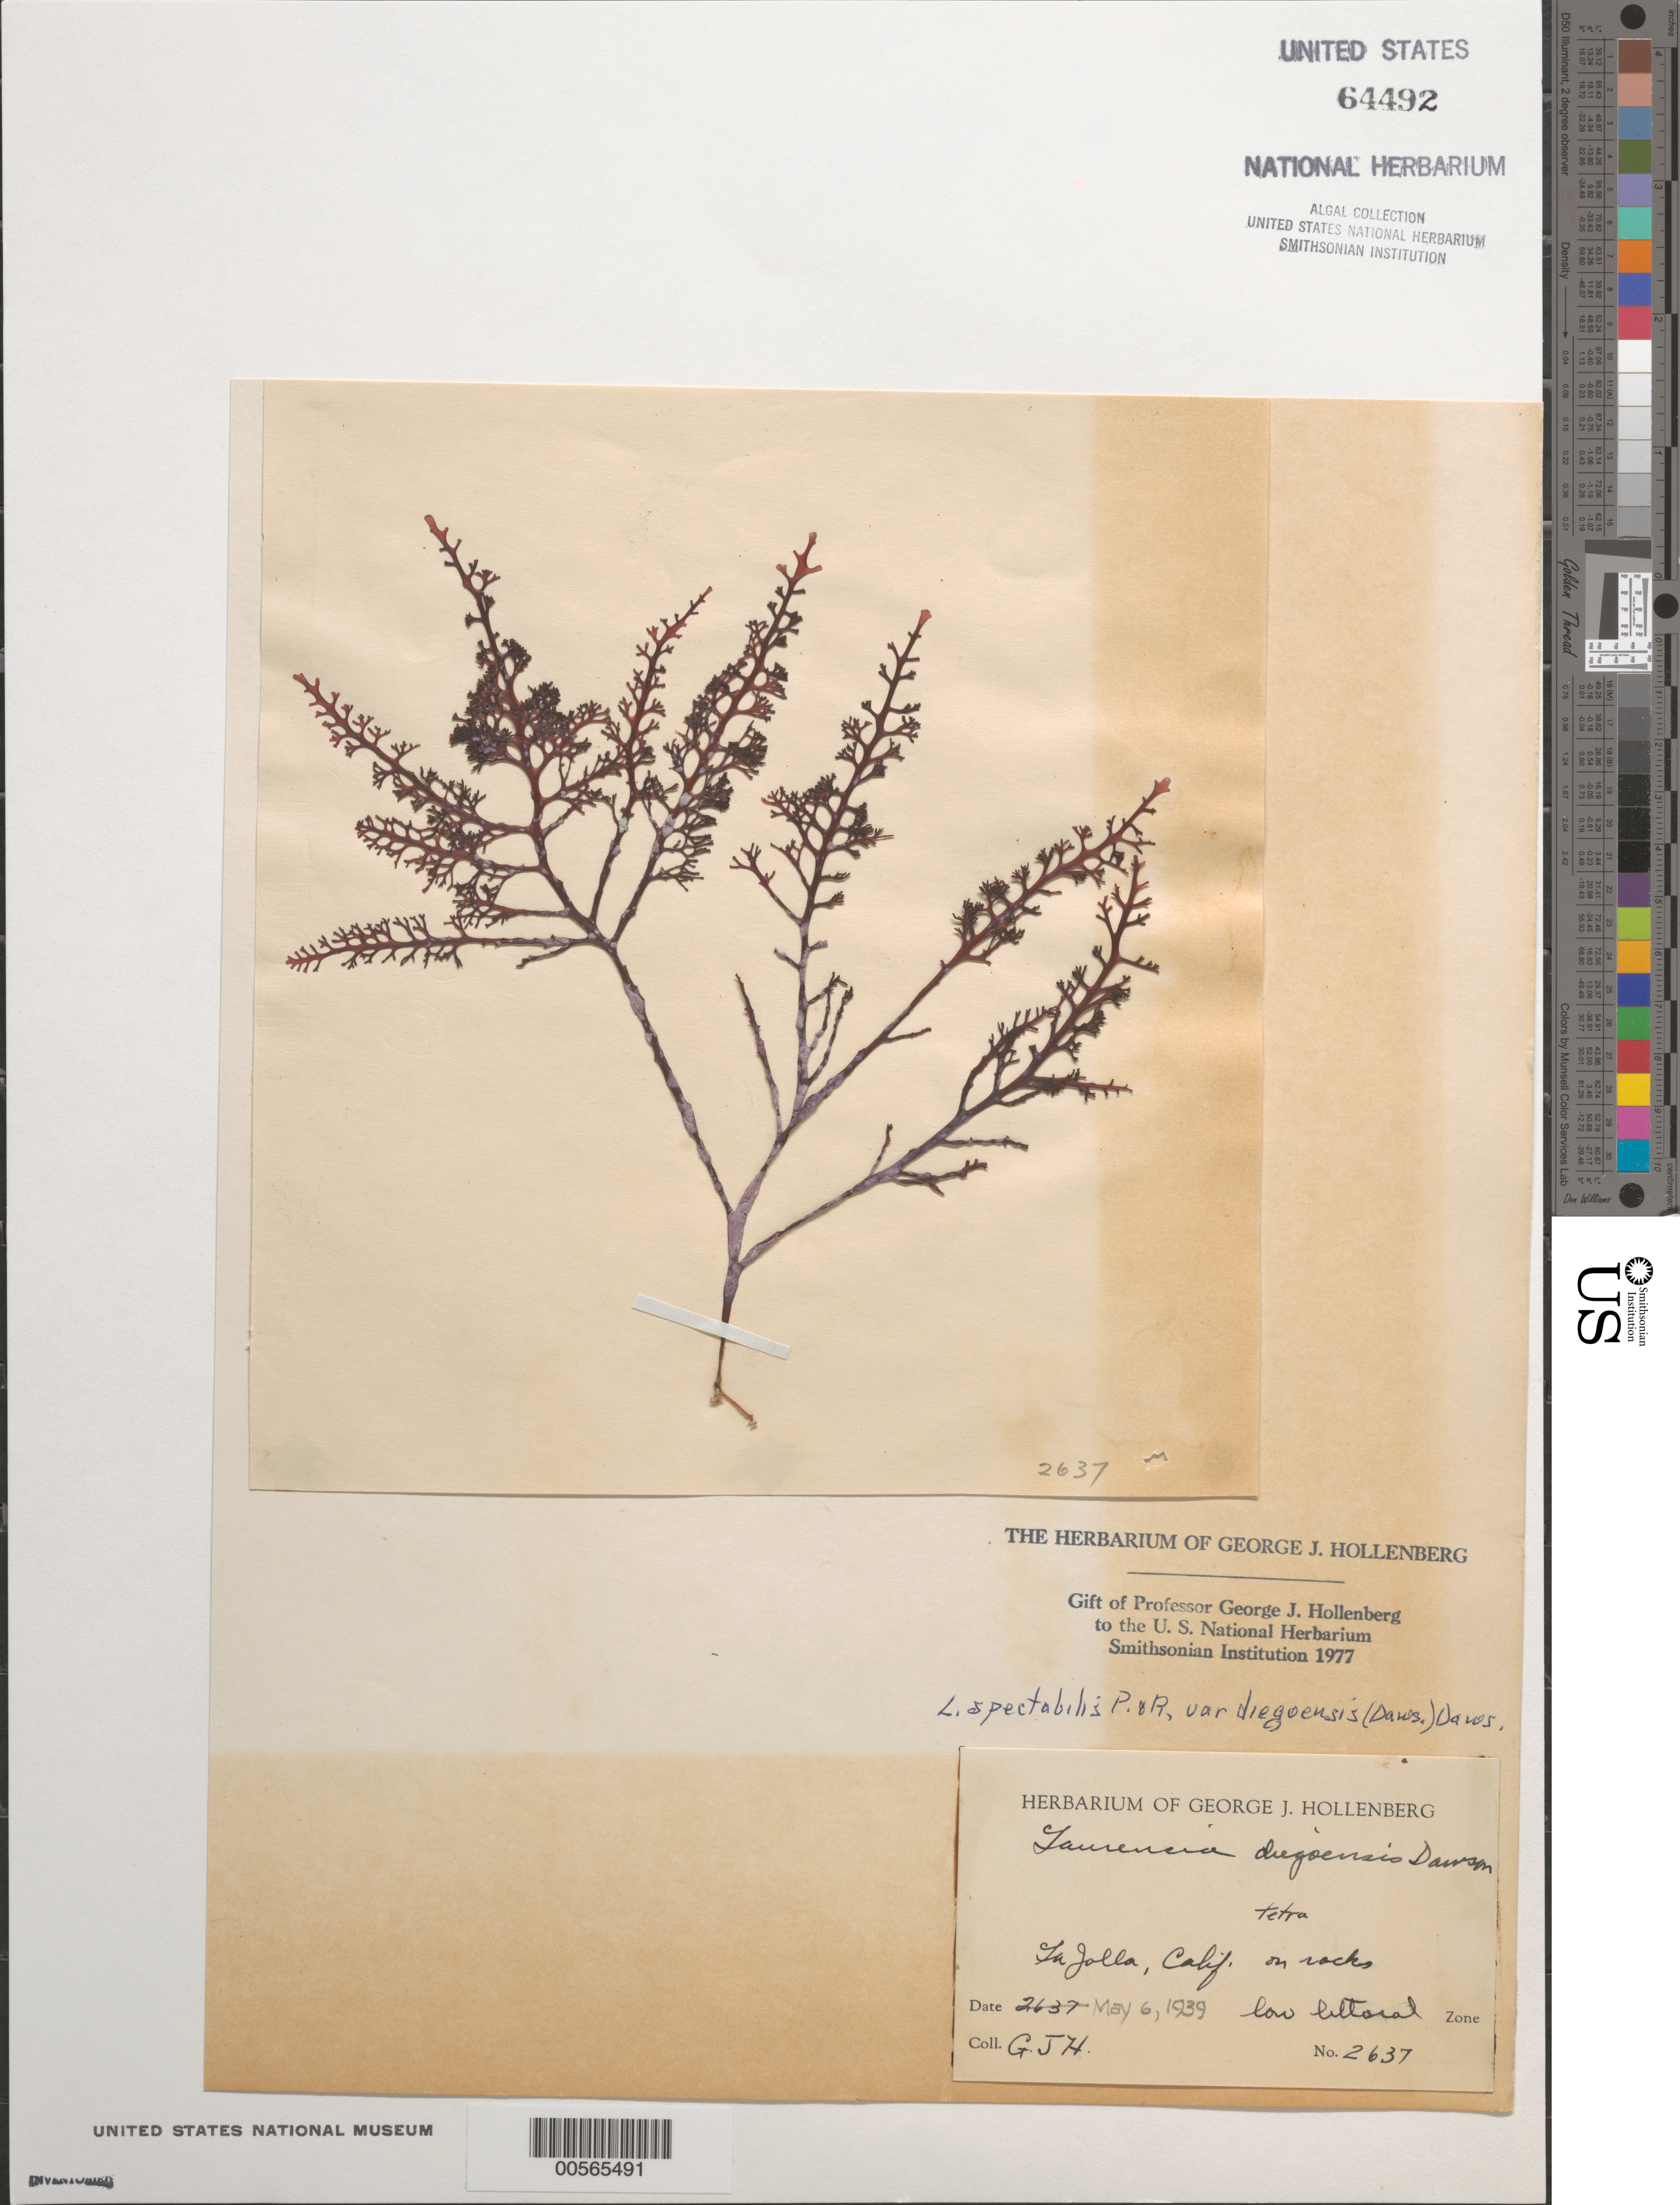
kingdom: Plantae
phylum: Rhodophyta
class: Florideophyceae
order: Ceramiales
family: Rhodomelaceae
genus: Osmundea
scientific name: Osmundea spectabilis var. diegoensis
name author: (E.Y. Dawson) K.W. Nam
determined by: Algae name updating Project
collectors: G. Hollenberg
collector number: GJH 2637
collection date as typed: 06 May 1939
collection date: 1939-05-06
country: United States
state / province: California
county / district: San Diego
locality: La Jolla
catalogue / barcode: US 64492